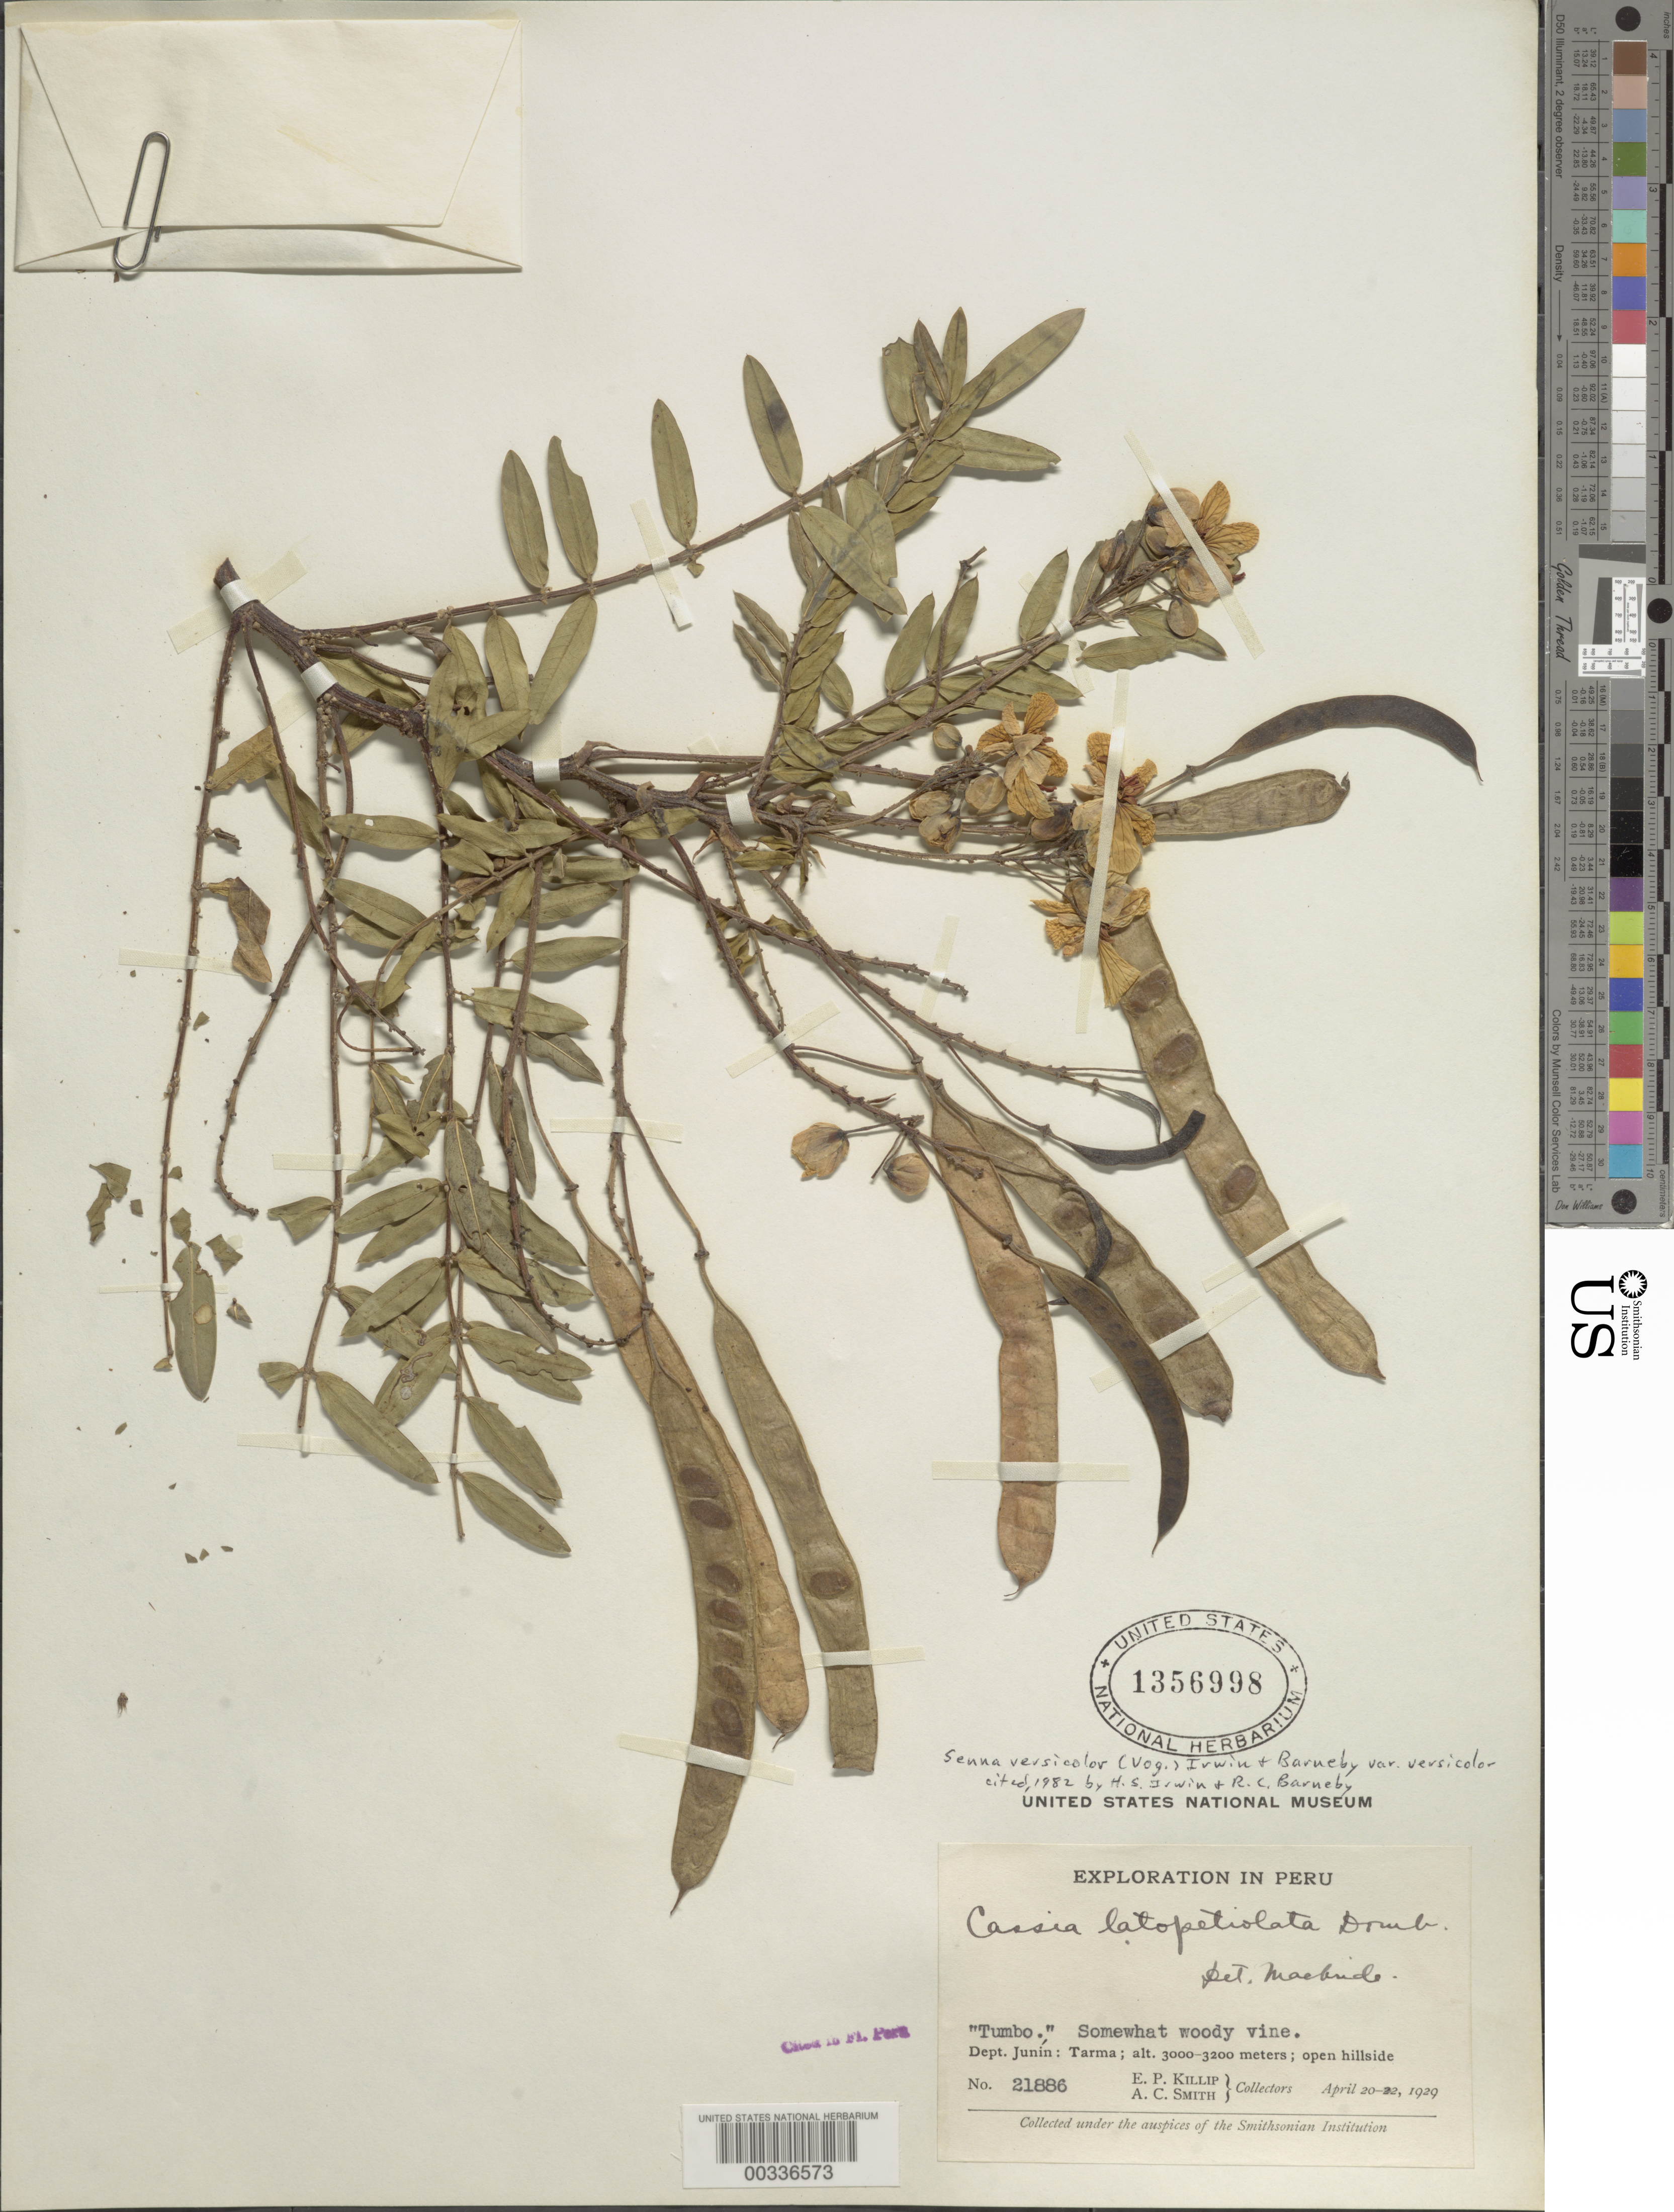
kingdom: Plantae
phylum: Tracheophyta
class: Magnoliopsida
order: Brassicales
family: Brassicaceae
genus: Erysimum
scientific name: Erysimum capitatum subsp. perenne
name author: (S. Watson ex Coville) R.A. Price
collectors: E. P. Killip & A. C. Smith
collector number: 21886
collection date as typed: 20 Apr 1929 to 22 Apr 1929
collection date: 1929-04-20/1929-04-22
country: Peru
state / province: Junín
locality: Tarma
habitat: Open hillside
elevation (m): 3000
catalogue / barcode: US 1356998